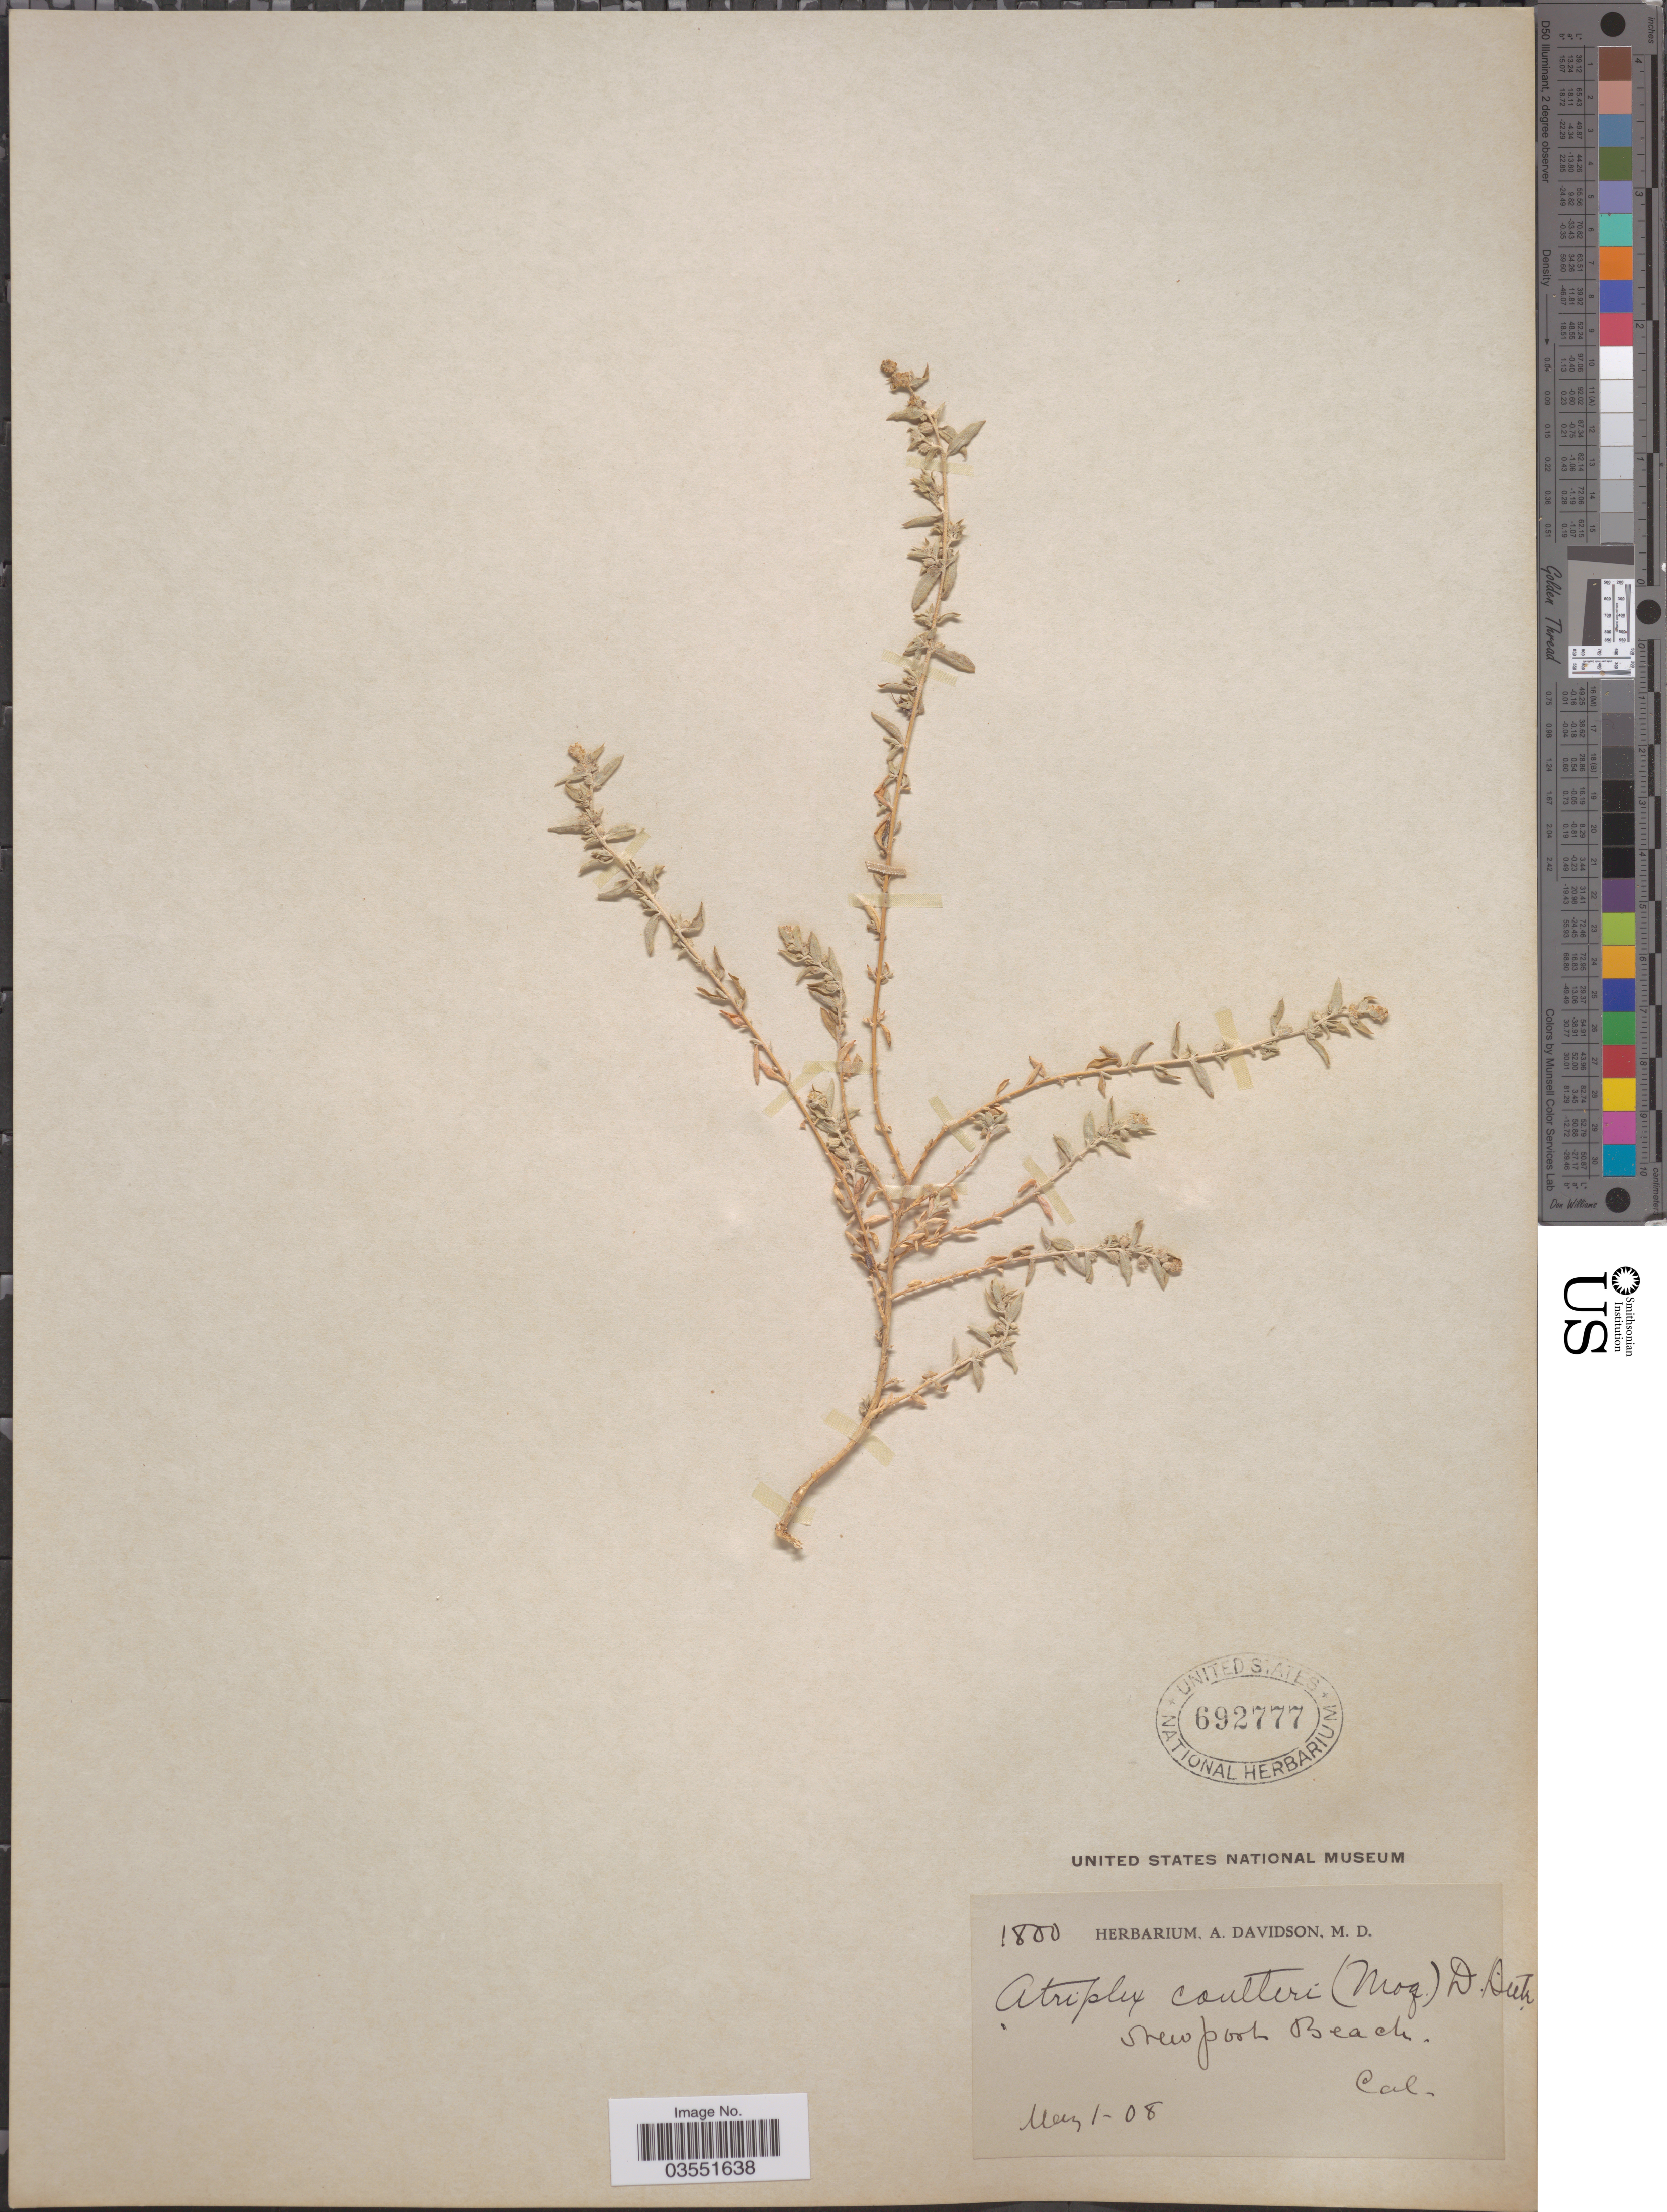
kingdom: Plantae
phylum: Tracheophyta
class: Magnoliopsida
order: Caryophyllales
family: Amaranthaceae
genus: Atriplex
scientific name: Atriplex coulteri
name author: (Moq.) D. Dietr.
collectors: ex herb. A. Davidson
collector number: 1800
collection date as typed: Transcribed d/m/y: 1/5/8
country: United States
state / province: California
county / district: Orange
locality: Newport Beach.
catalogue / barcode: US 692777